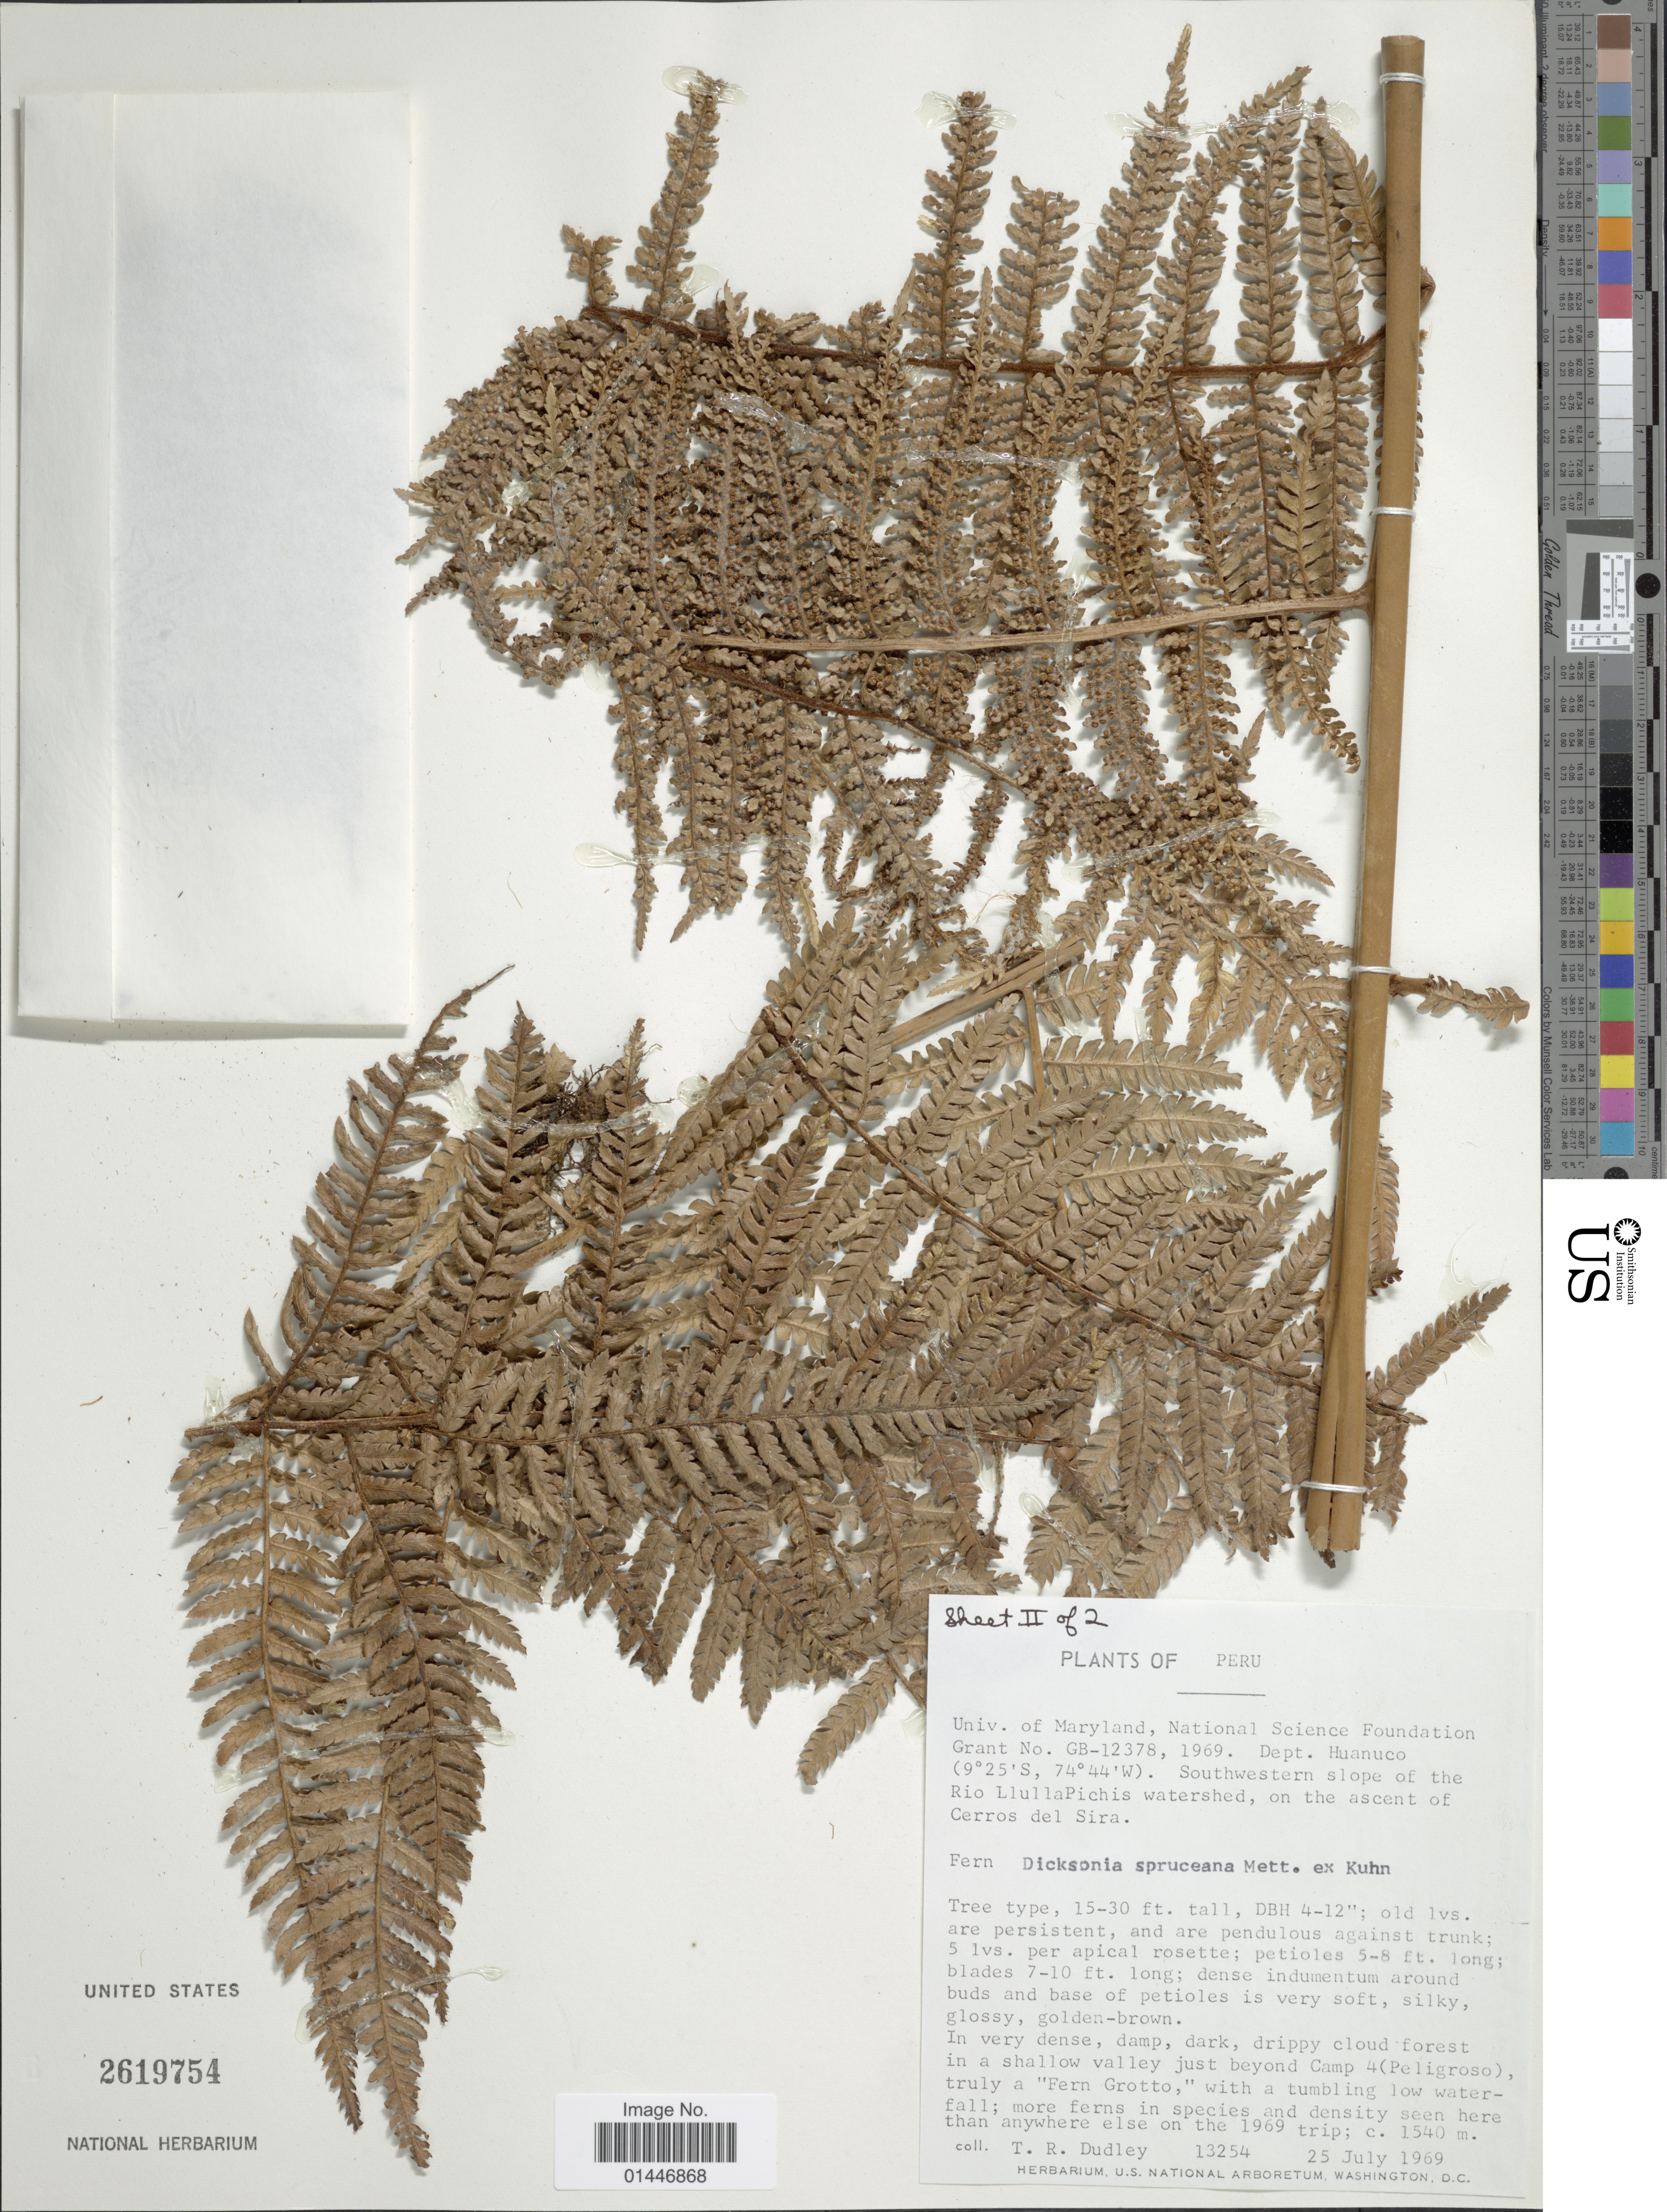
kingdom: Plantae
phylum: Tracheophyta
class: Polypodiopsida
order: Cyatheales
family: Dicksoniaceae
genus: Dicksonia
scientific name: Dicksonia spruceana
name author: Mett. ex Kuhn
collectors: T. R. Dudley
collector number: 13254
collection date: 1969-07-25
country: Peru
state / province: Huánuco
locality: Southwestern slope of the Rio LlullaPichis watershed, on the ascent of Cerros del Sira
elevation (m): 1540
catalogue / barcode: US 2619754